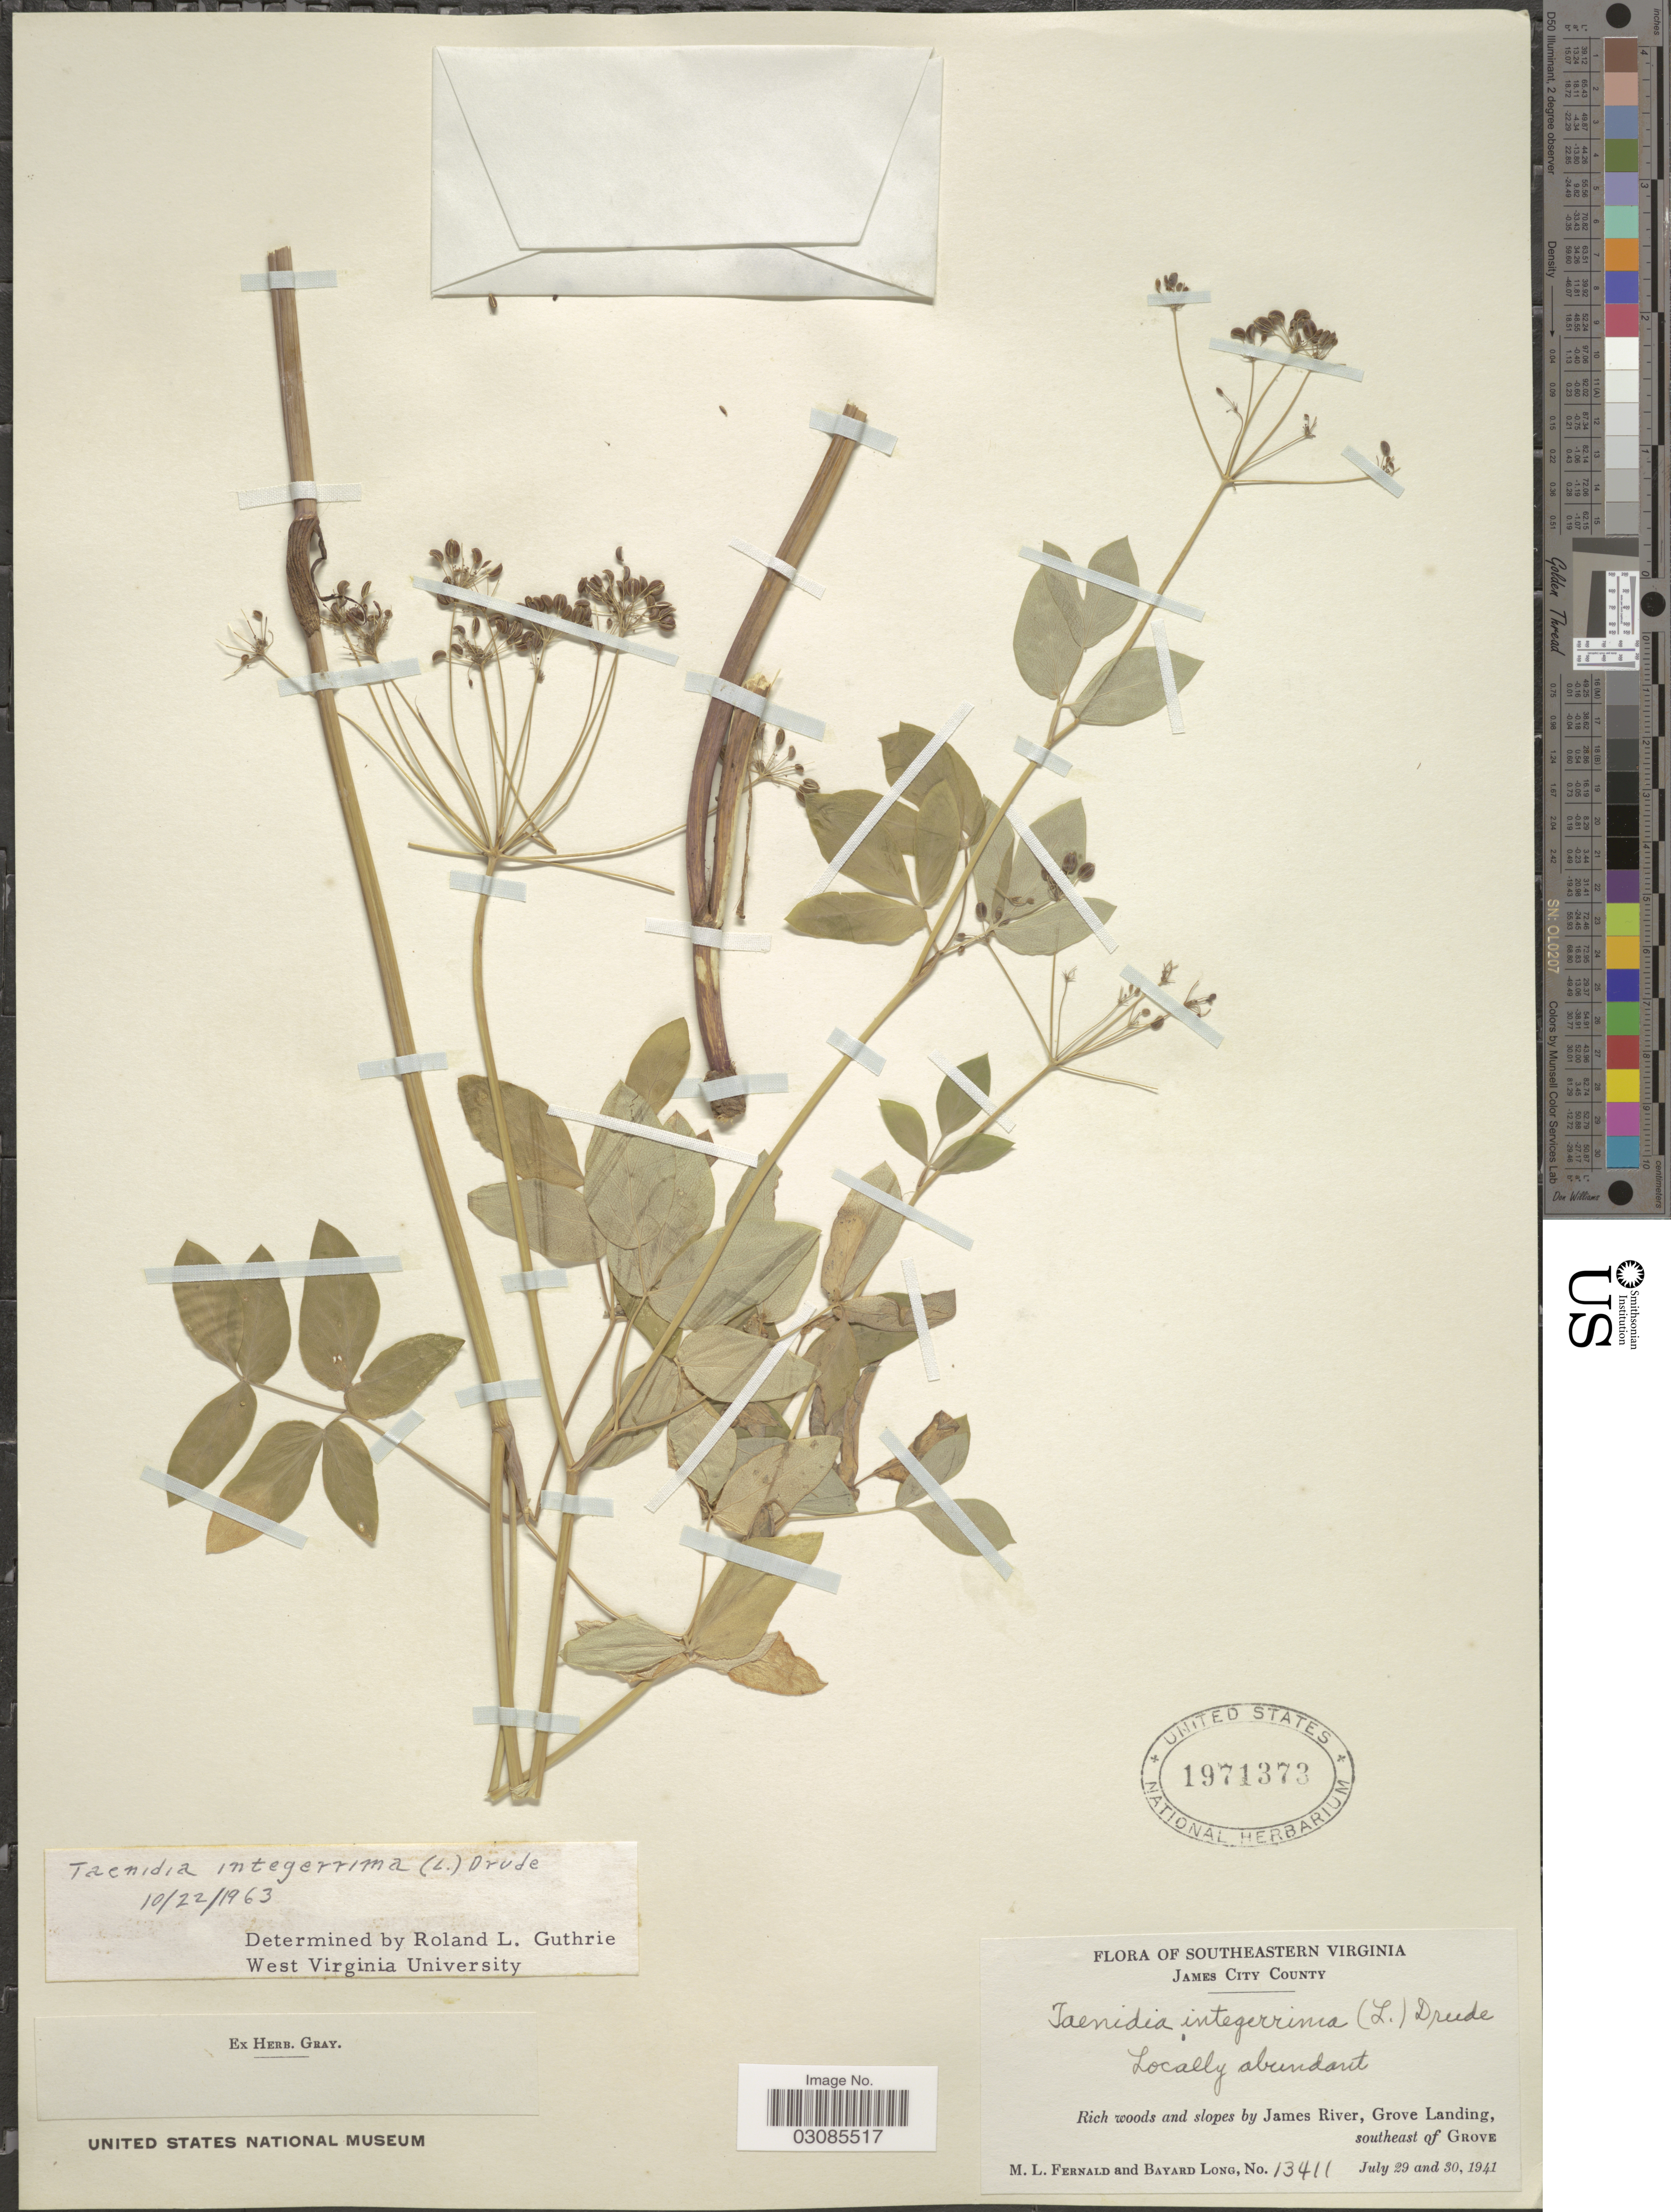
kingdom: Plantae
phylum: Tracheophyta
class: Magnoliopsida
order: Apiales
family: Apiaceae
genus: Taenidia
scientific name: Taenidia integerrima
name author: (L.) Drude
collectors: M. L. Fernald & B. Long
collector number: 13411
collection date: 1941-07-29/1941-07-30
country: United States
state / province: Virginia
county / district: James City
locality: Southeastern Virginia. James City County. Rich woods and slopes by James River, Grove Landing, southeast of Grove.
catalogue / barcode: US 1971373